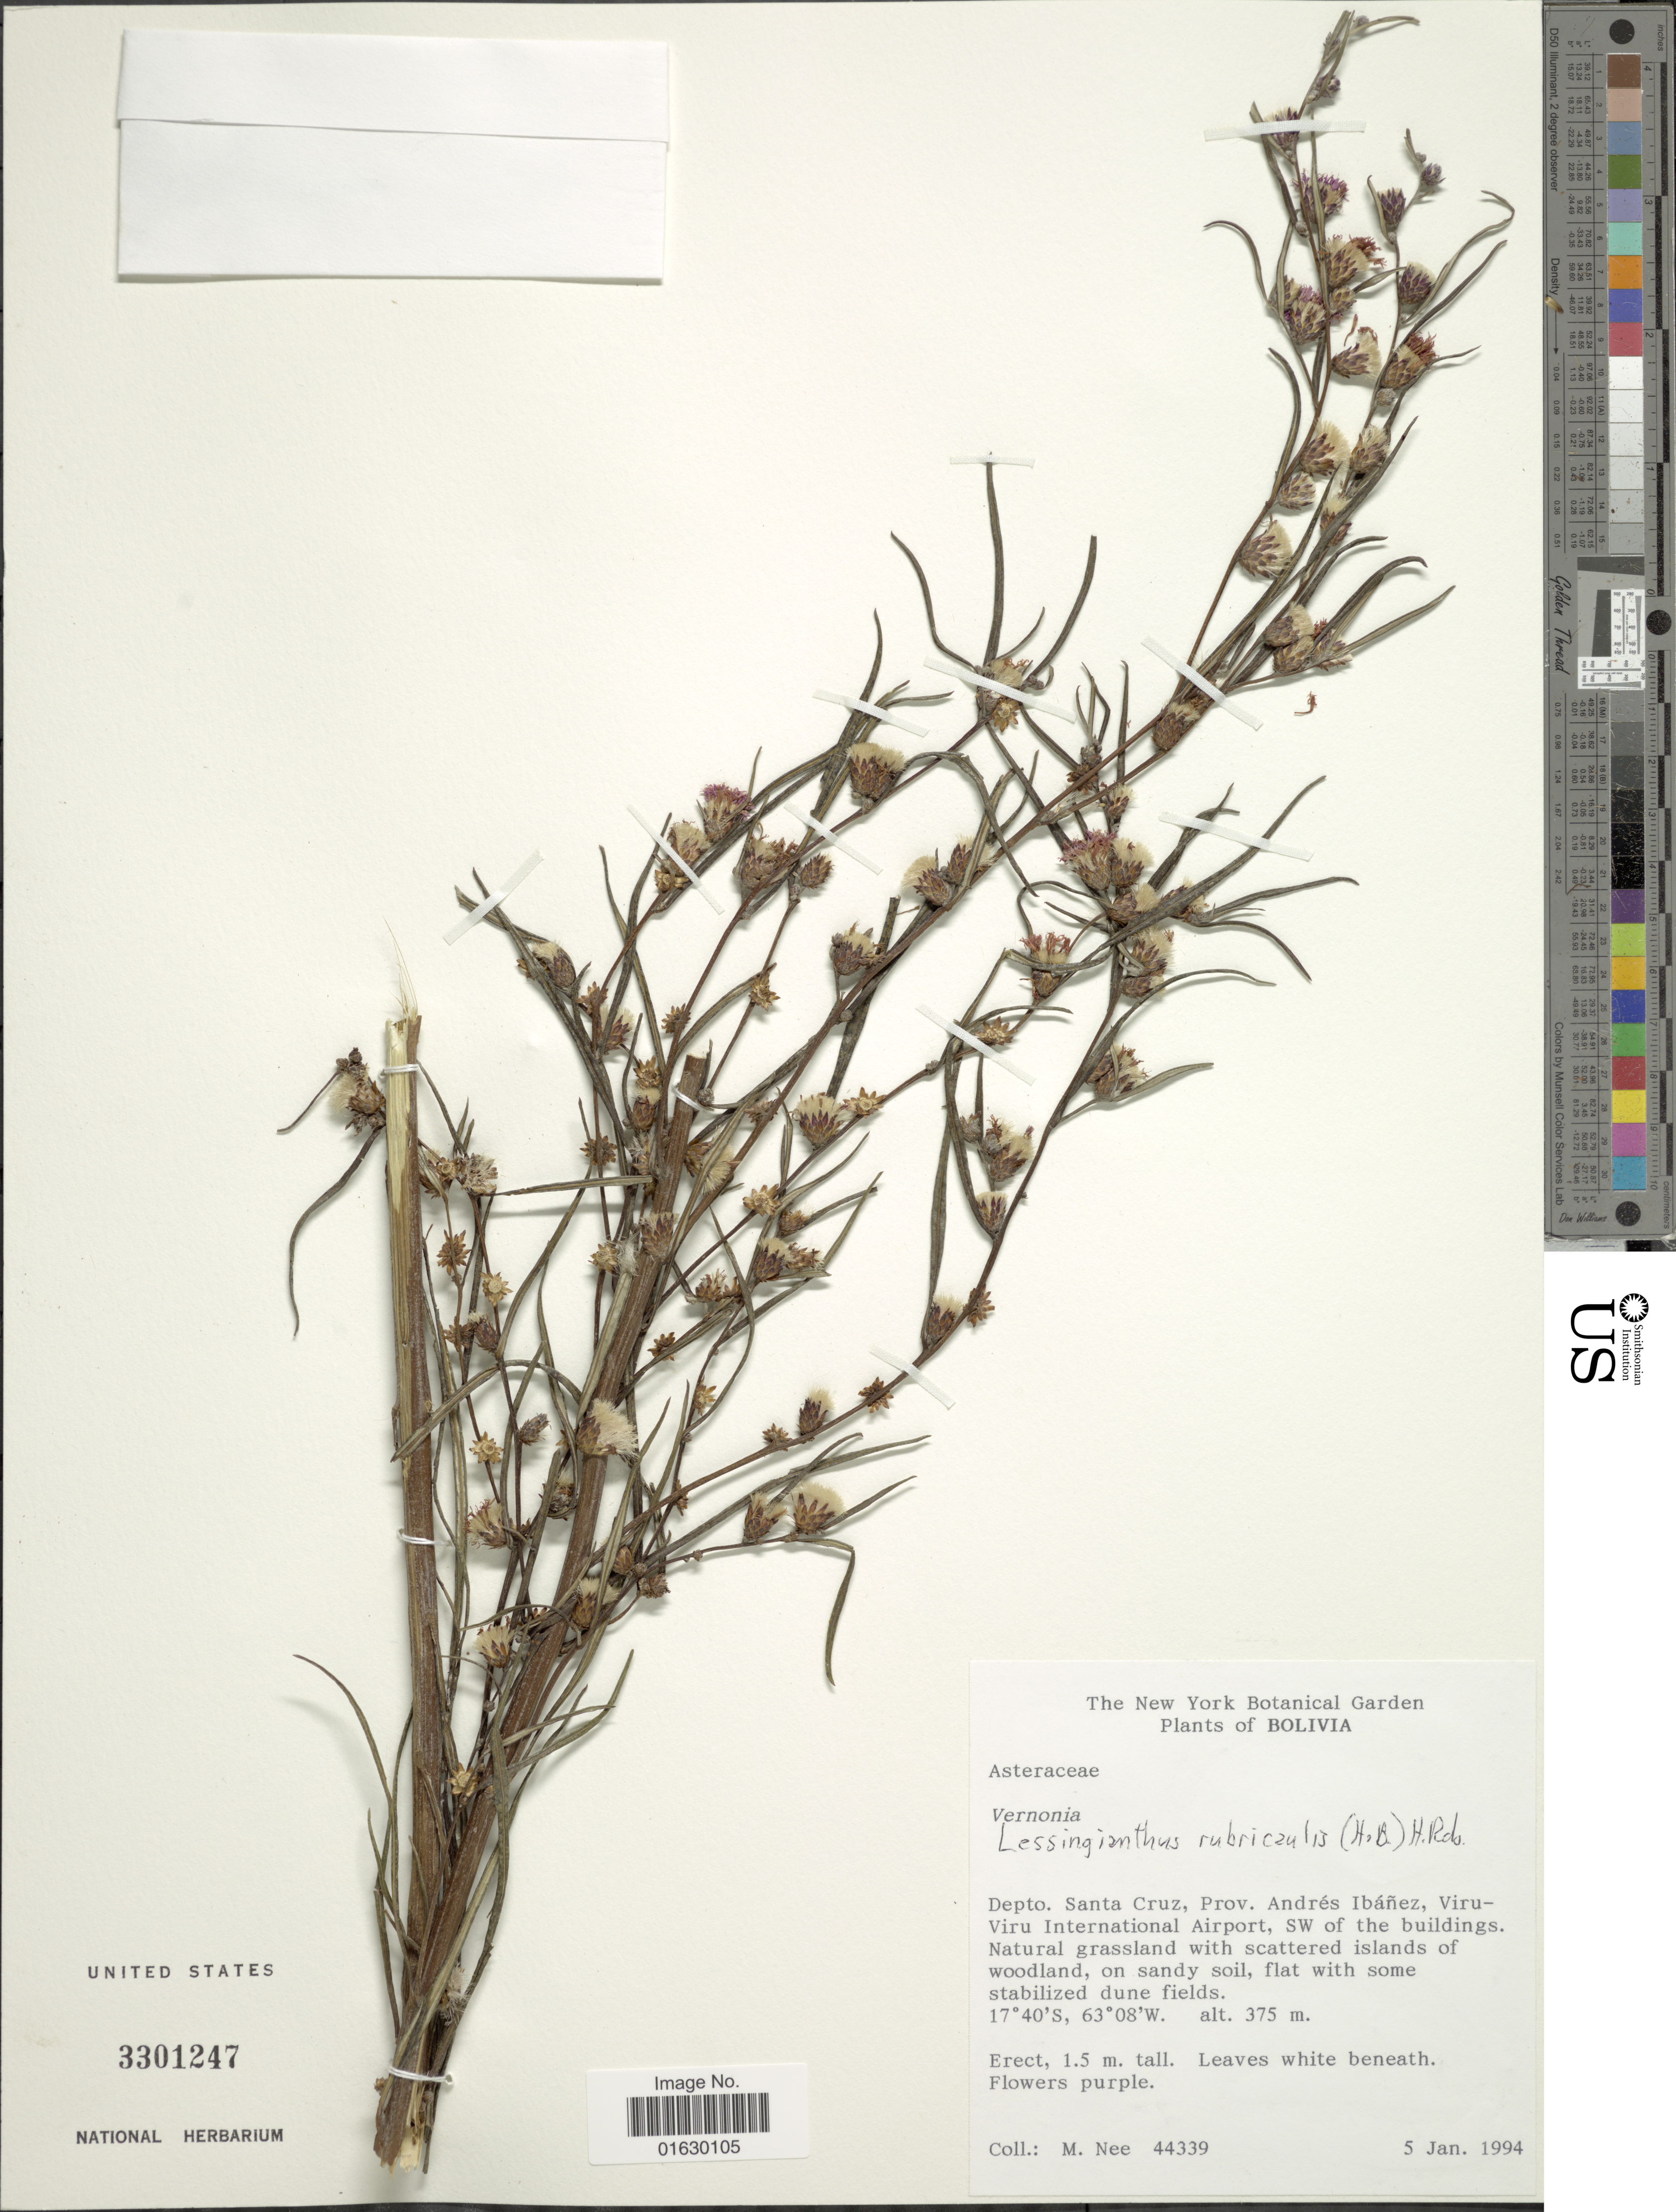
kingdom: Plantae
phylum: Tracheophyta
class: Magnoliopsida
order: Asterales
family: Asteraceae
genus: Lessingianthus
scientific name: Lessingianthus rubricaulis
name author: (Humb. & Bonpl.) H. Rob.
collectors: M. Nee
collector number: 44339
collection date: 1994-01-05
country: Bolivia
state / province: Santa Cruz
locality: Depto. Santa Cruz, Prov. Andres Ibanez, Viru-Viru International Airport, SW of the buildings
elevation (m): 375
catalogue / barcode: US 3301247